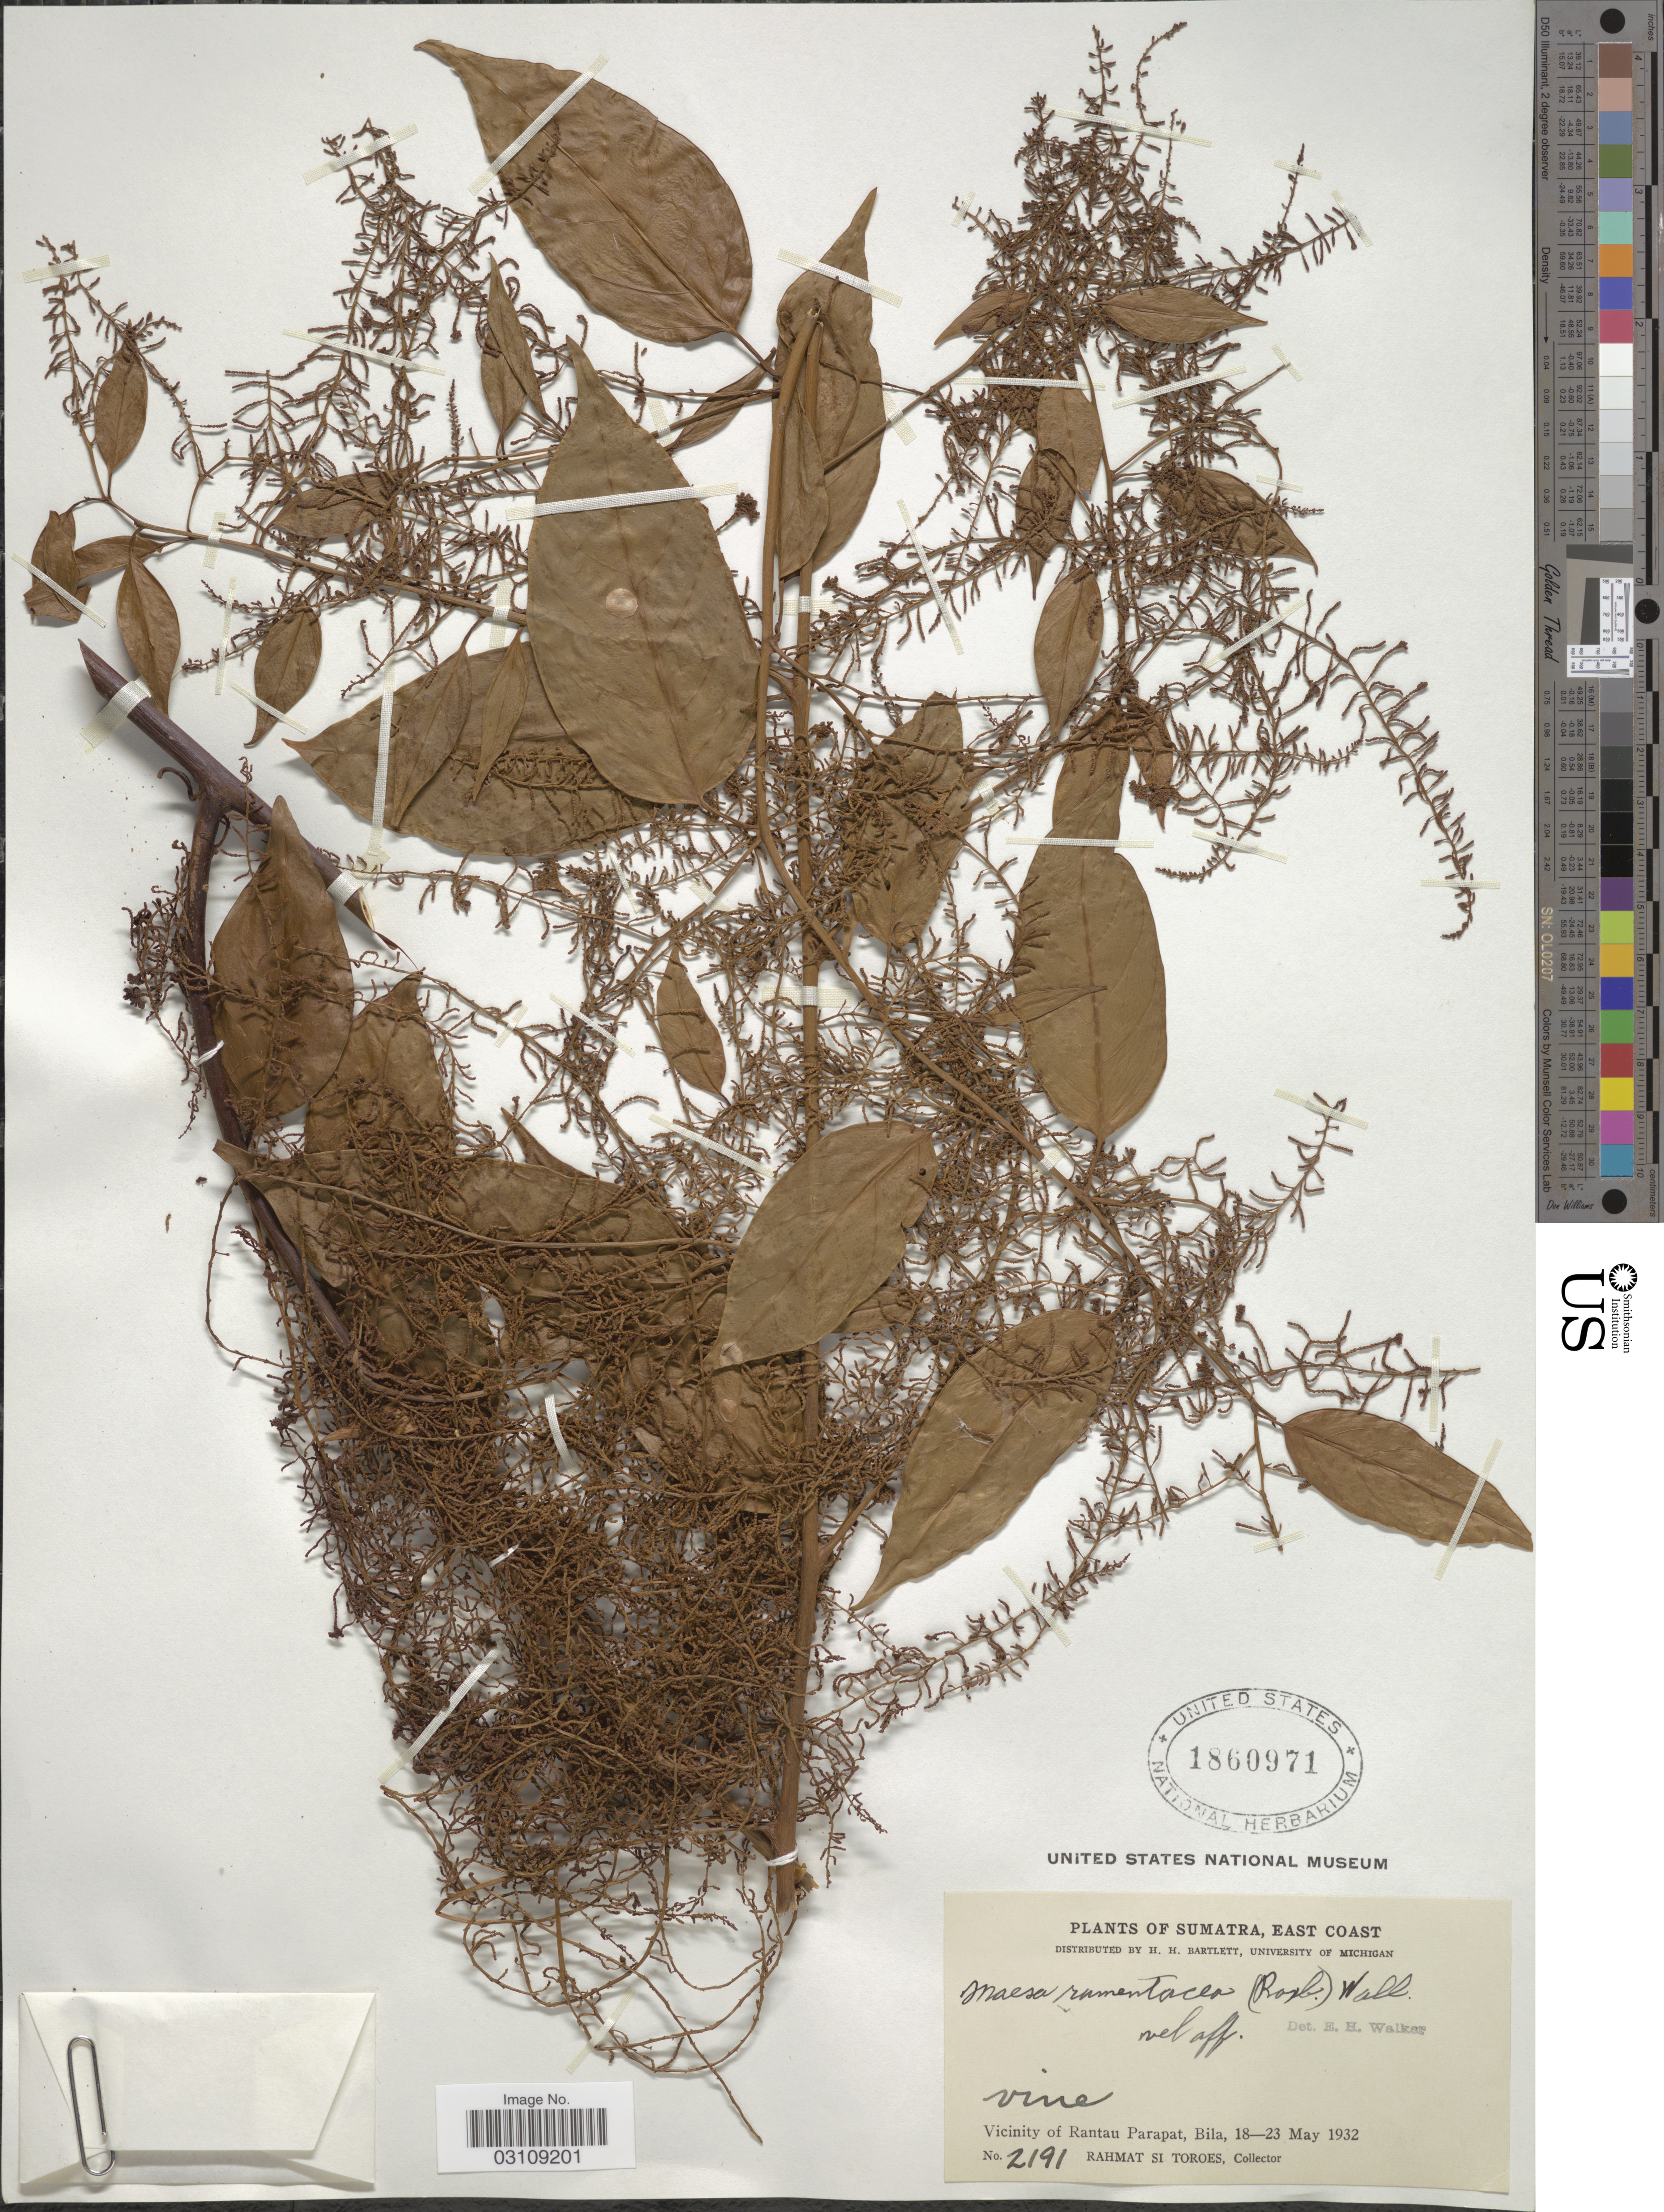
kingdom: Plantae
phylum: Tracheophyta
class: Magnoliopsida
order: Ericales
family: Primulaceae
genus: Maesa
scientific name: Maesa ramentacea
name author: (Roxb.) A. DC.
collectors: Rahmat Si Boeea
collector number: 2191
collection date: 1932-05-18/1932-05-23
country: Indonesia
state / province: Sumatra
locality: East Coast. Vicinity of Rantau Parapat, Bila.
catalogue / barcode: US 1860971